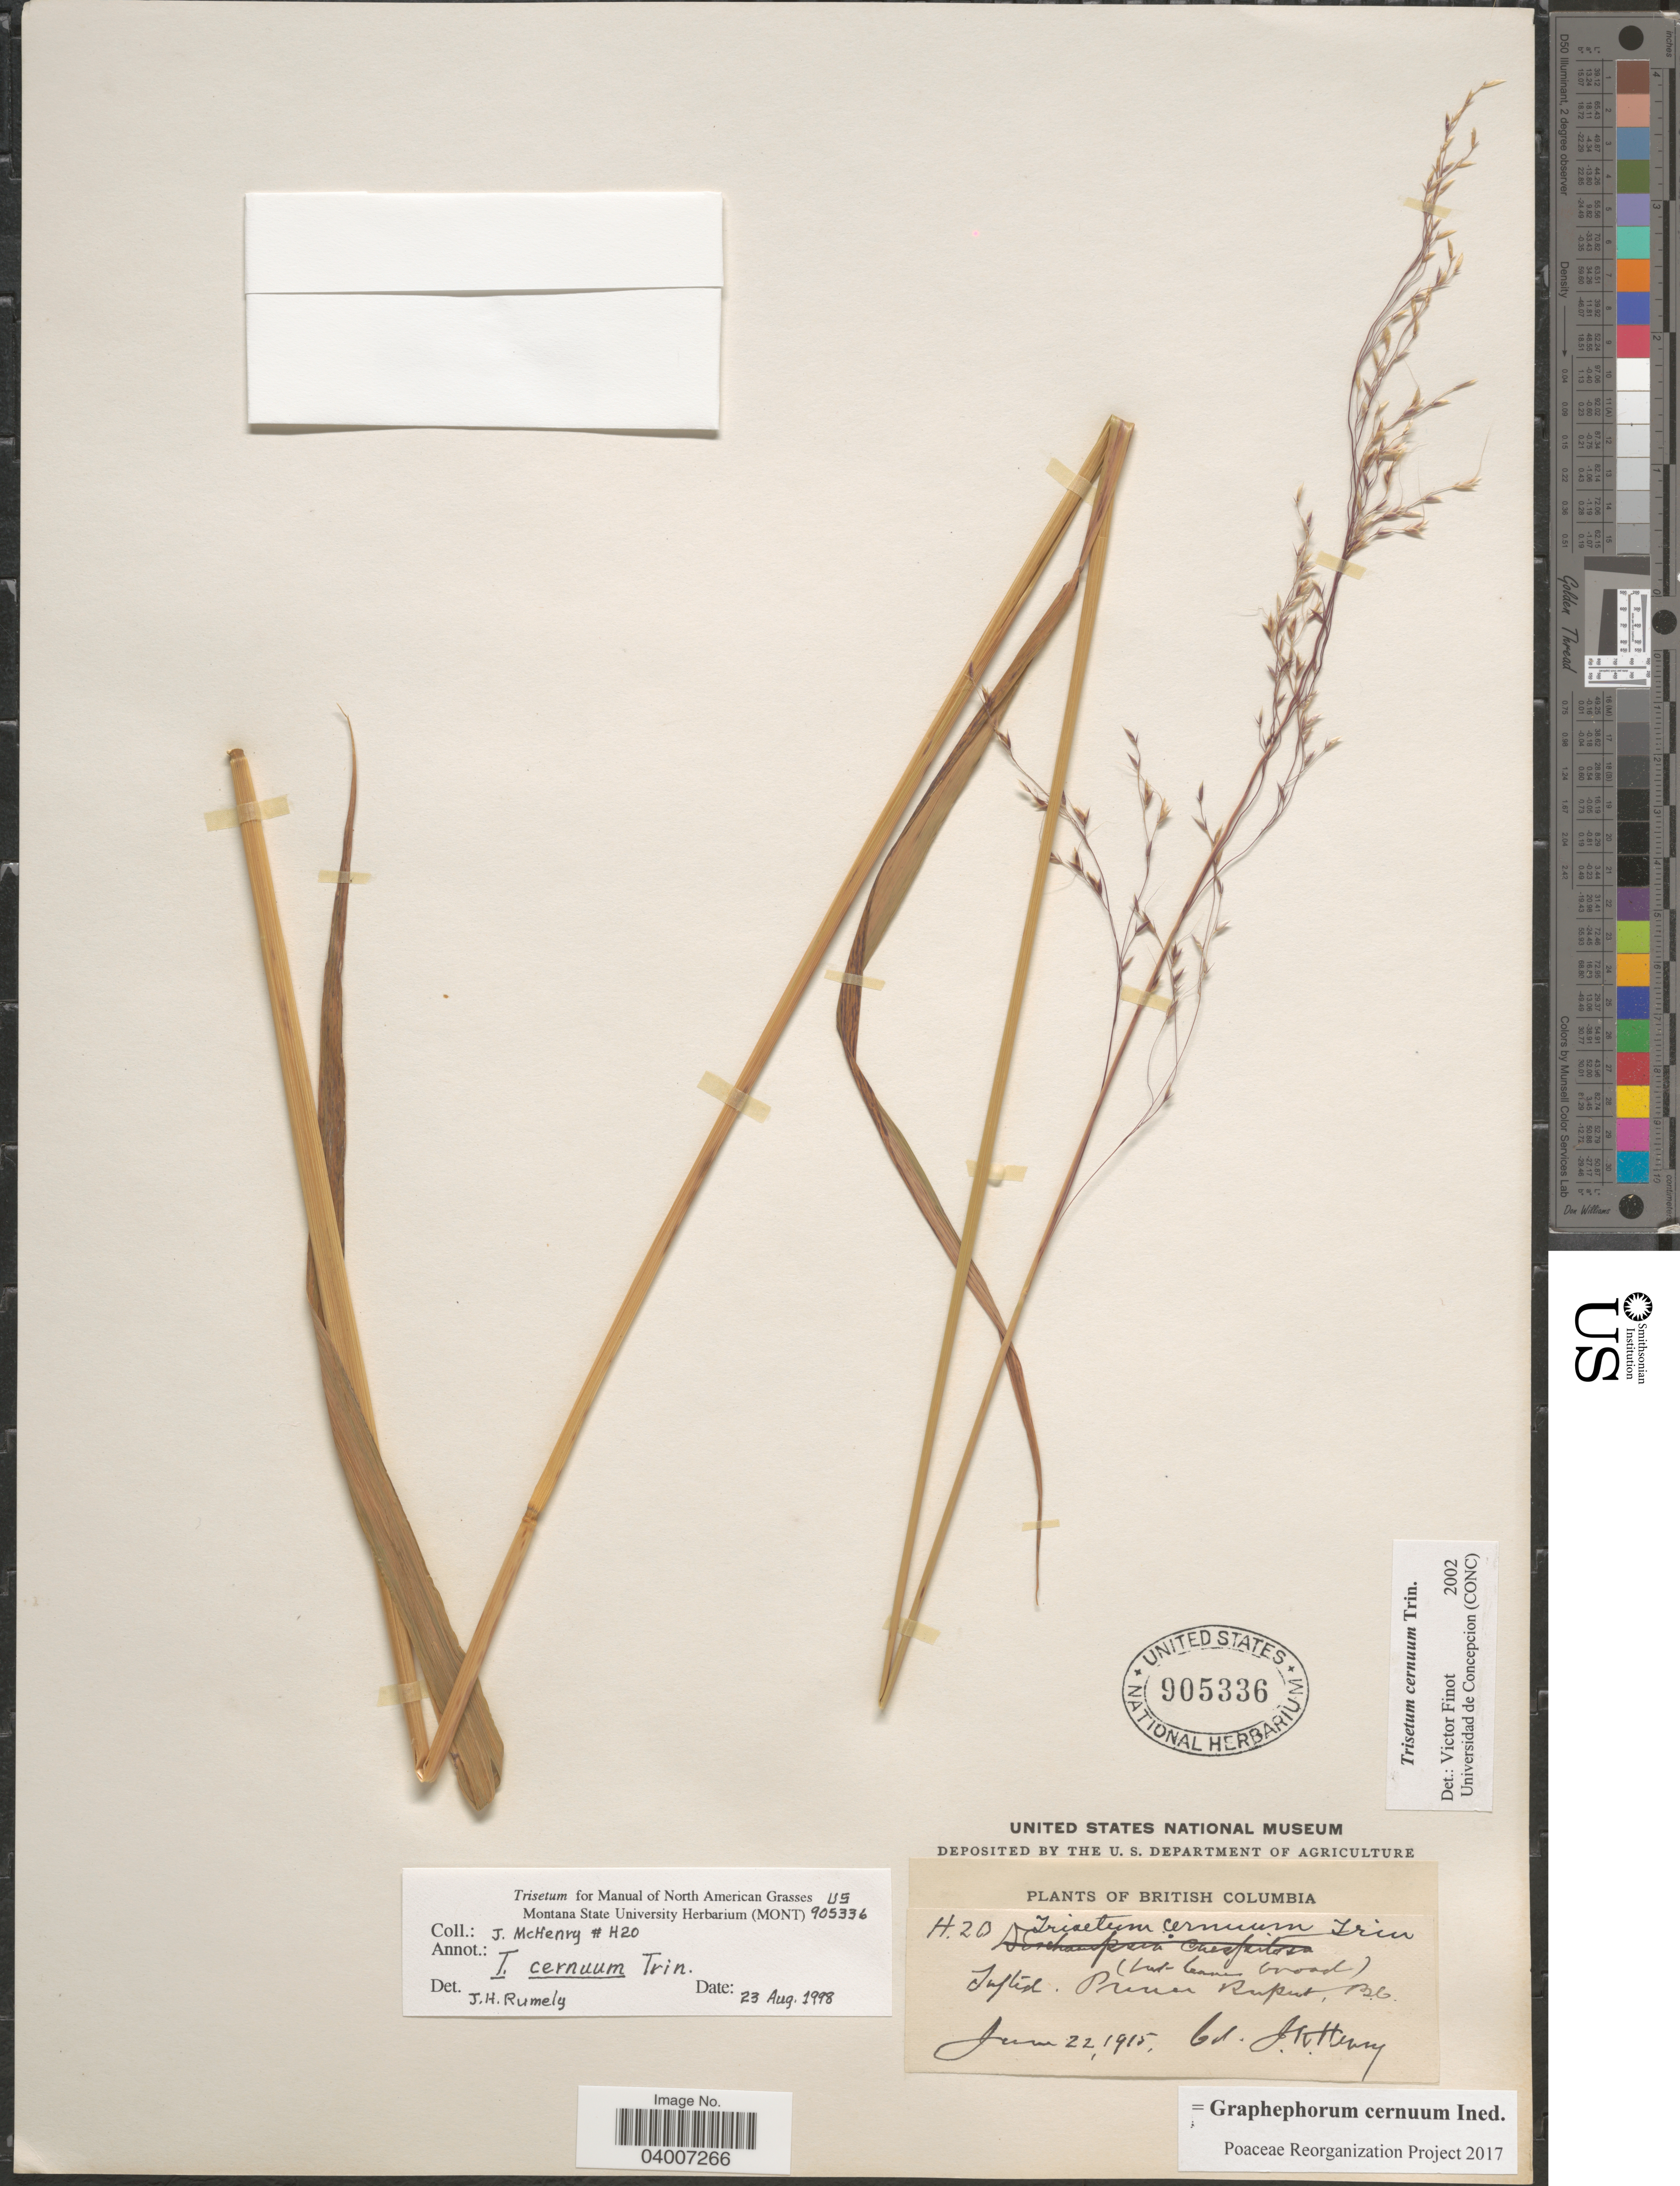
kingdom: Plantae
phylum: Tracheophyta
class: Liliopsida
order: Poales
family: Poaceae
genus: Graphephorum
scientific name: Graphephorum cernuum ined.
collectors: J. K. Henry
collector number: H20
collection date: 1915-06-22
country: Canada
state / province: British Columbia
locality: Prince Rupert.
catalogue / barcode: US 905336